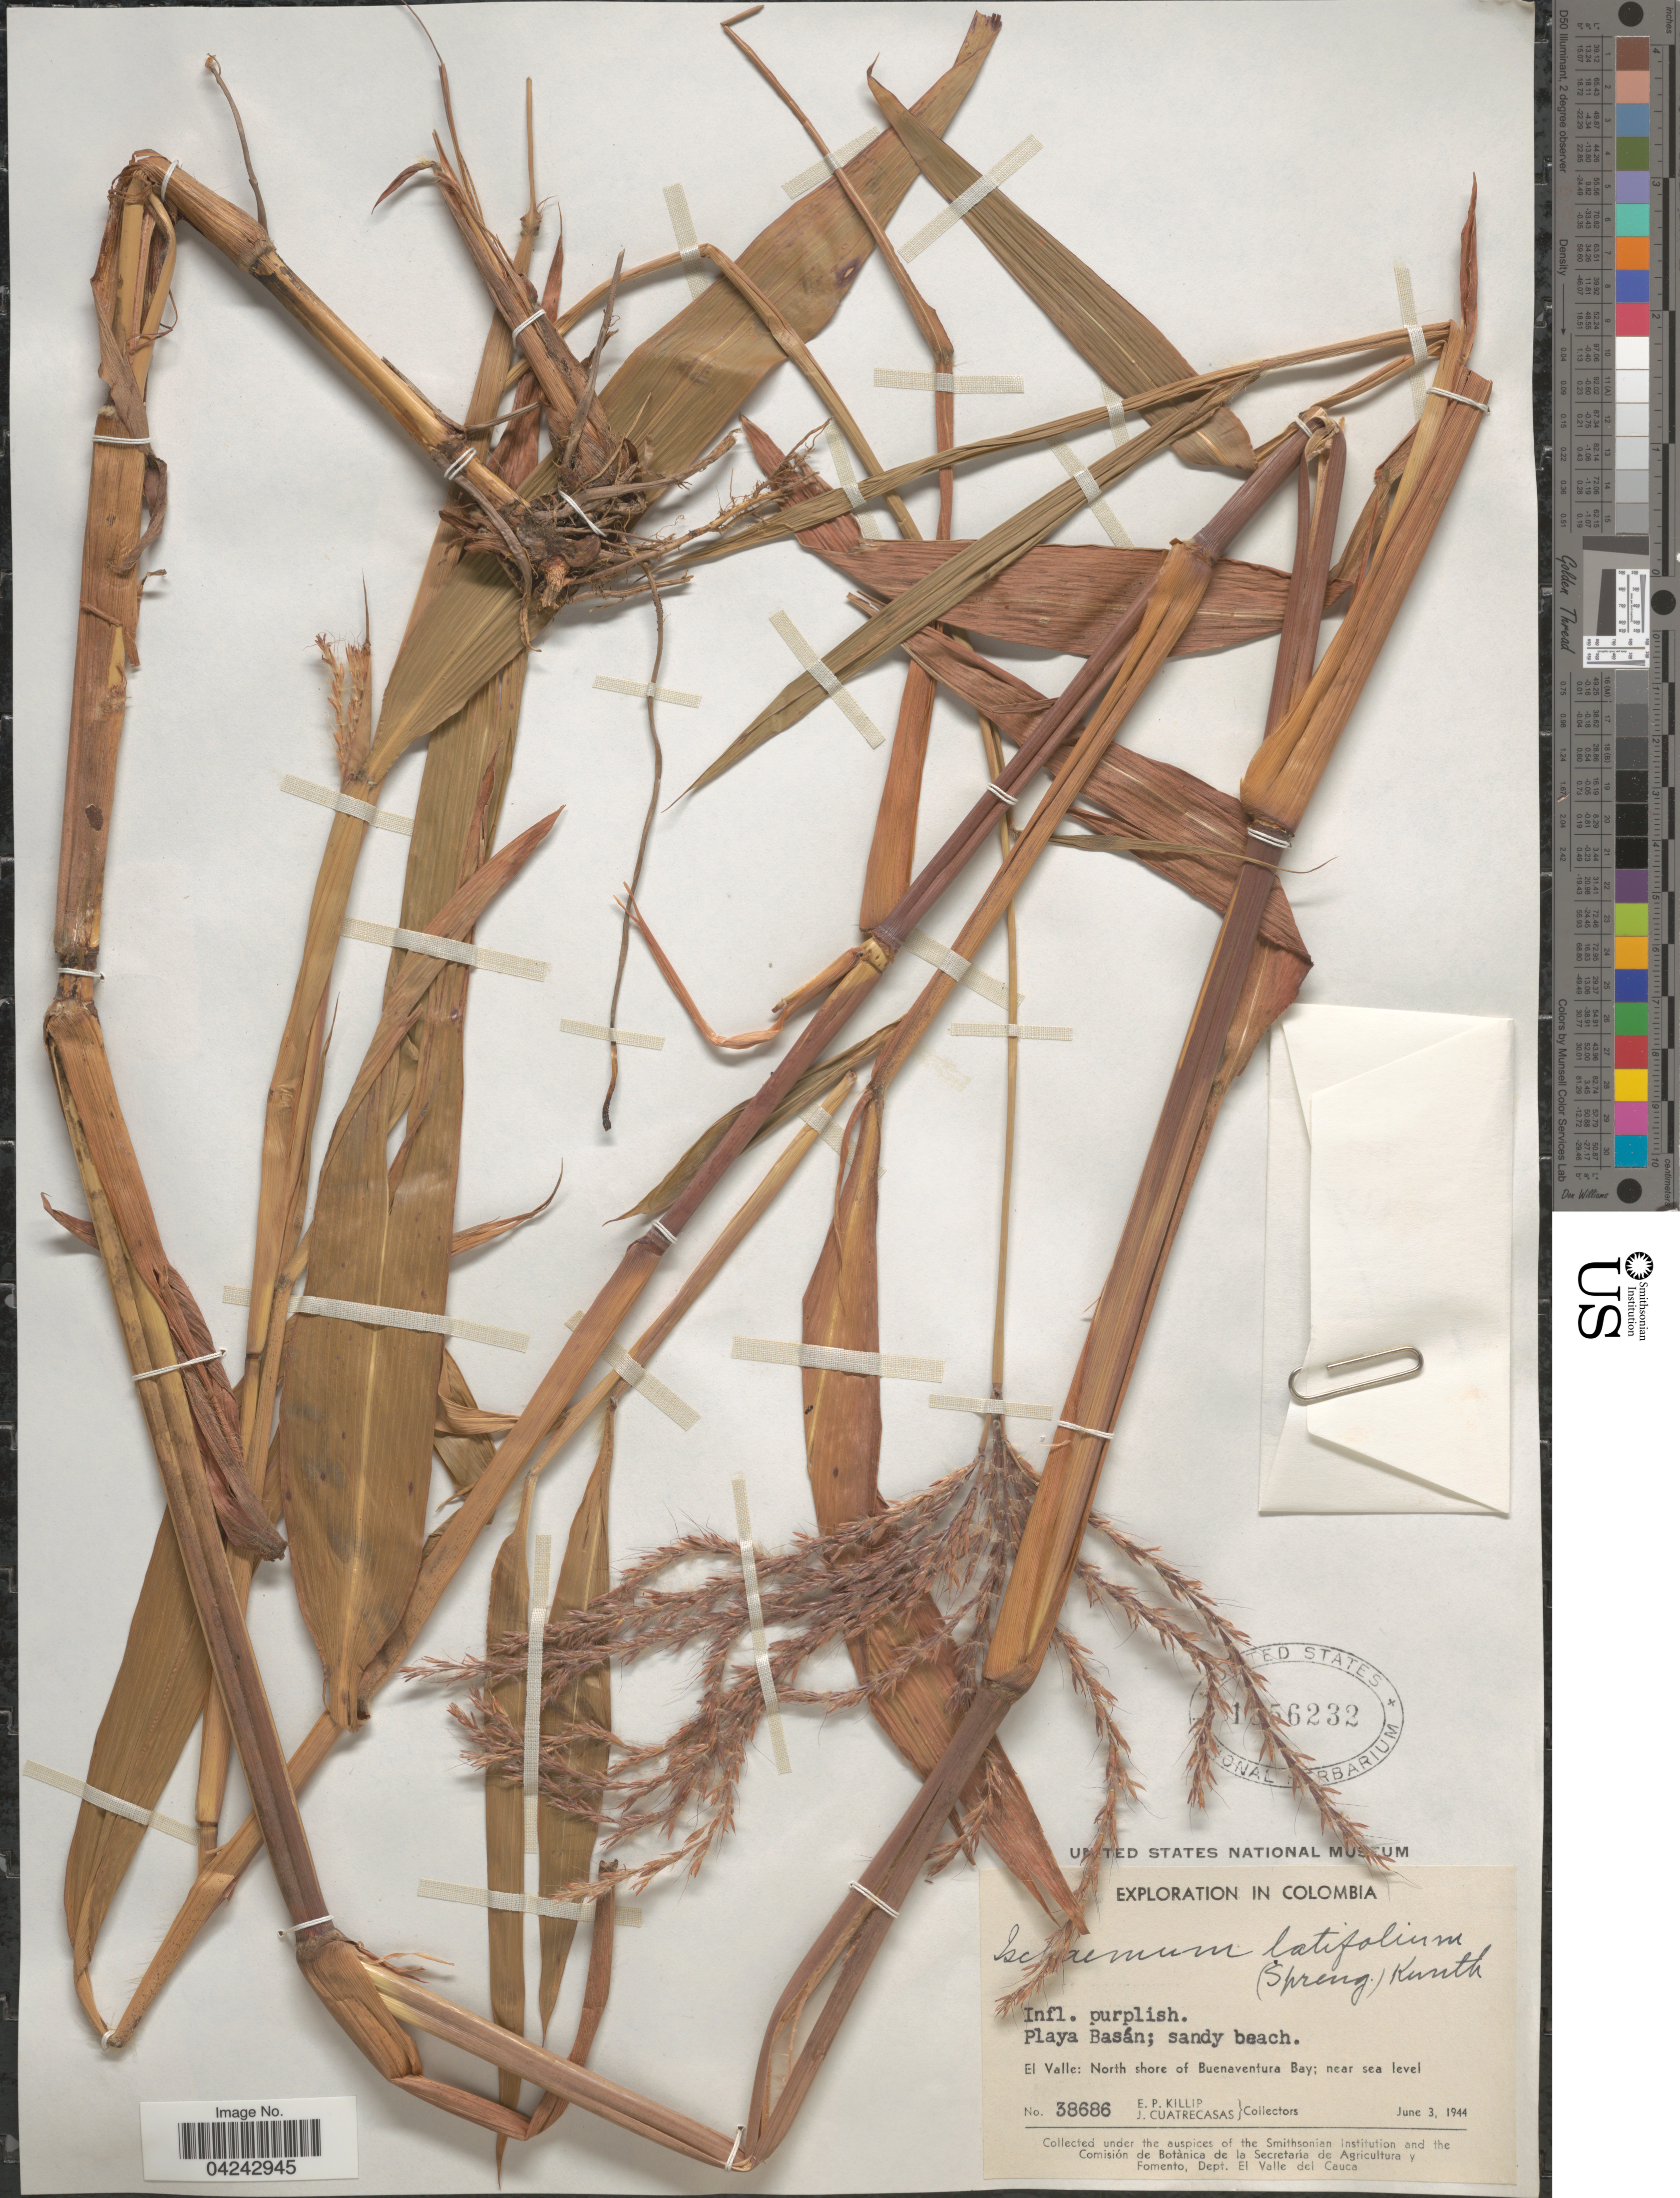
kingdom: Plantae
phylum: Tracheophyta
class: Liliopsida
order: Poales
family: Poaceae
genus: Ischaemum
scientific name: Ischaemum latifolium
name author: (Spreng.) Kunth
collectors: E. P. Killip & J. Cuatrecasas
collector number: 38686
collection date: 1944-06-03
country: Colombia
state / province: Valle del Cauca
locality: Exploration in Colombia. Playa Basán; sandy beach. El Valle: North shore of Buenaventura Bay.